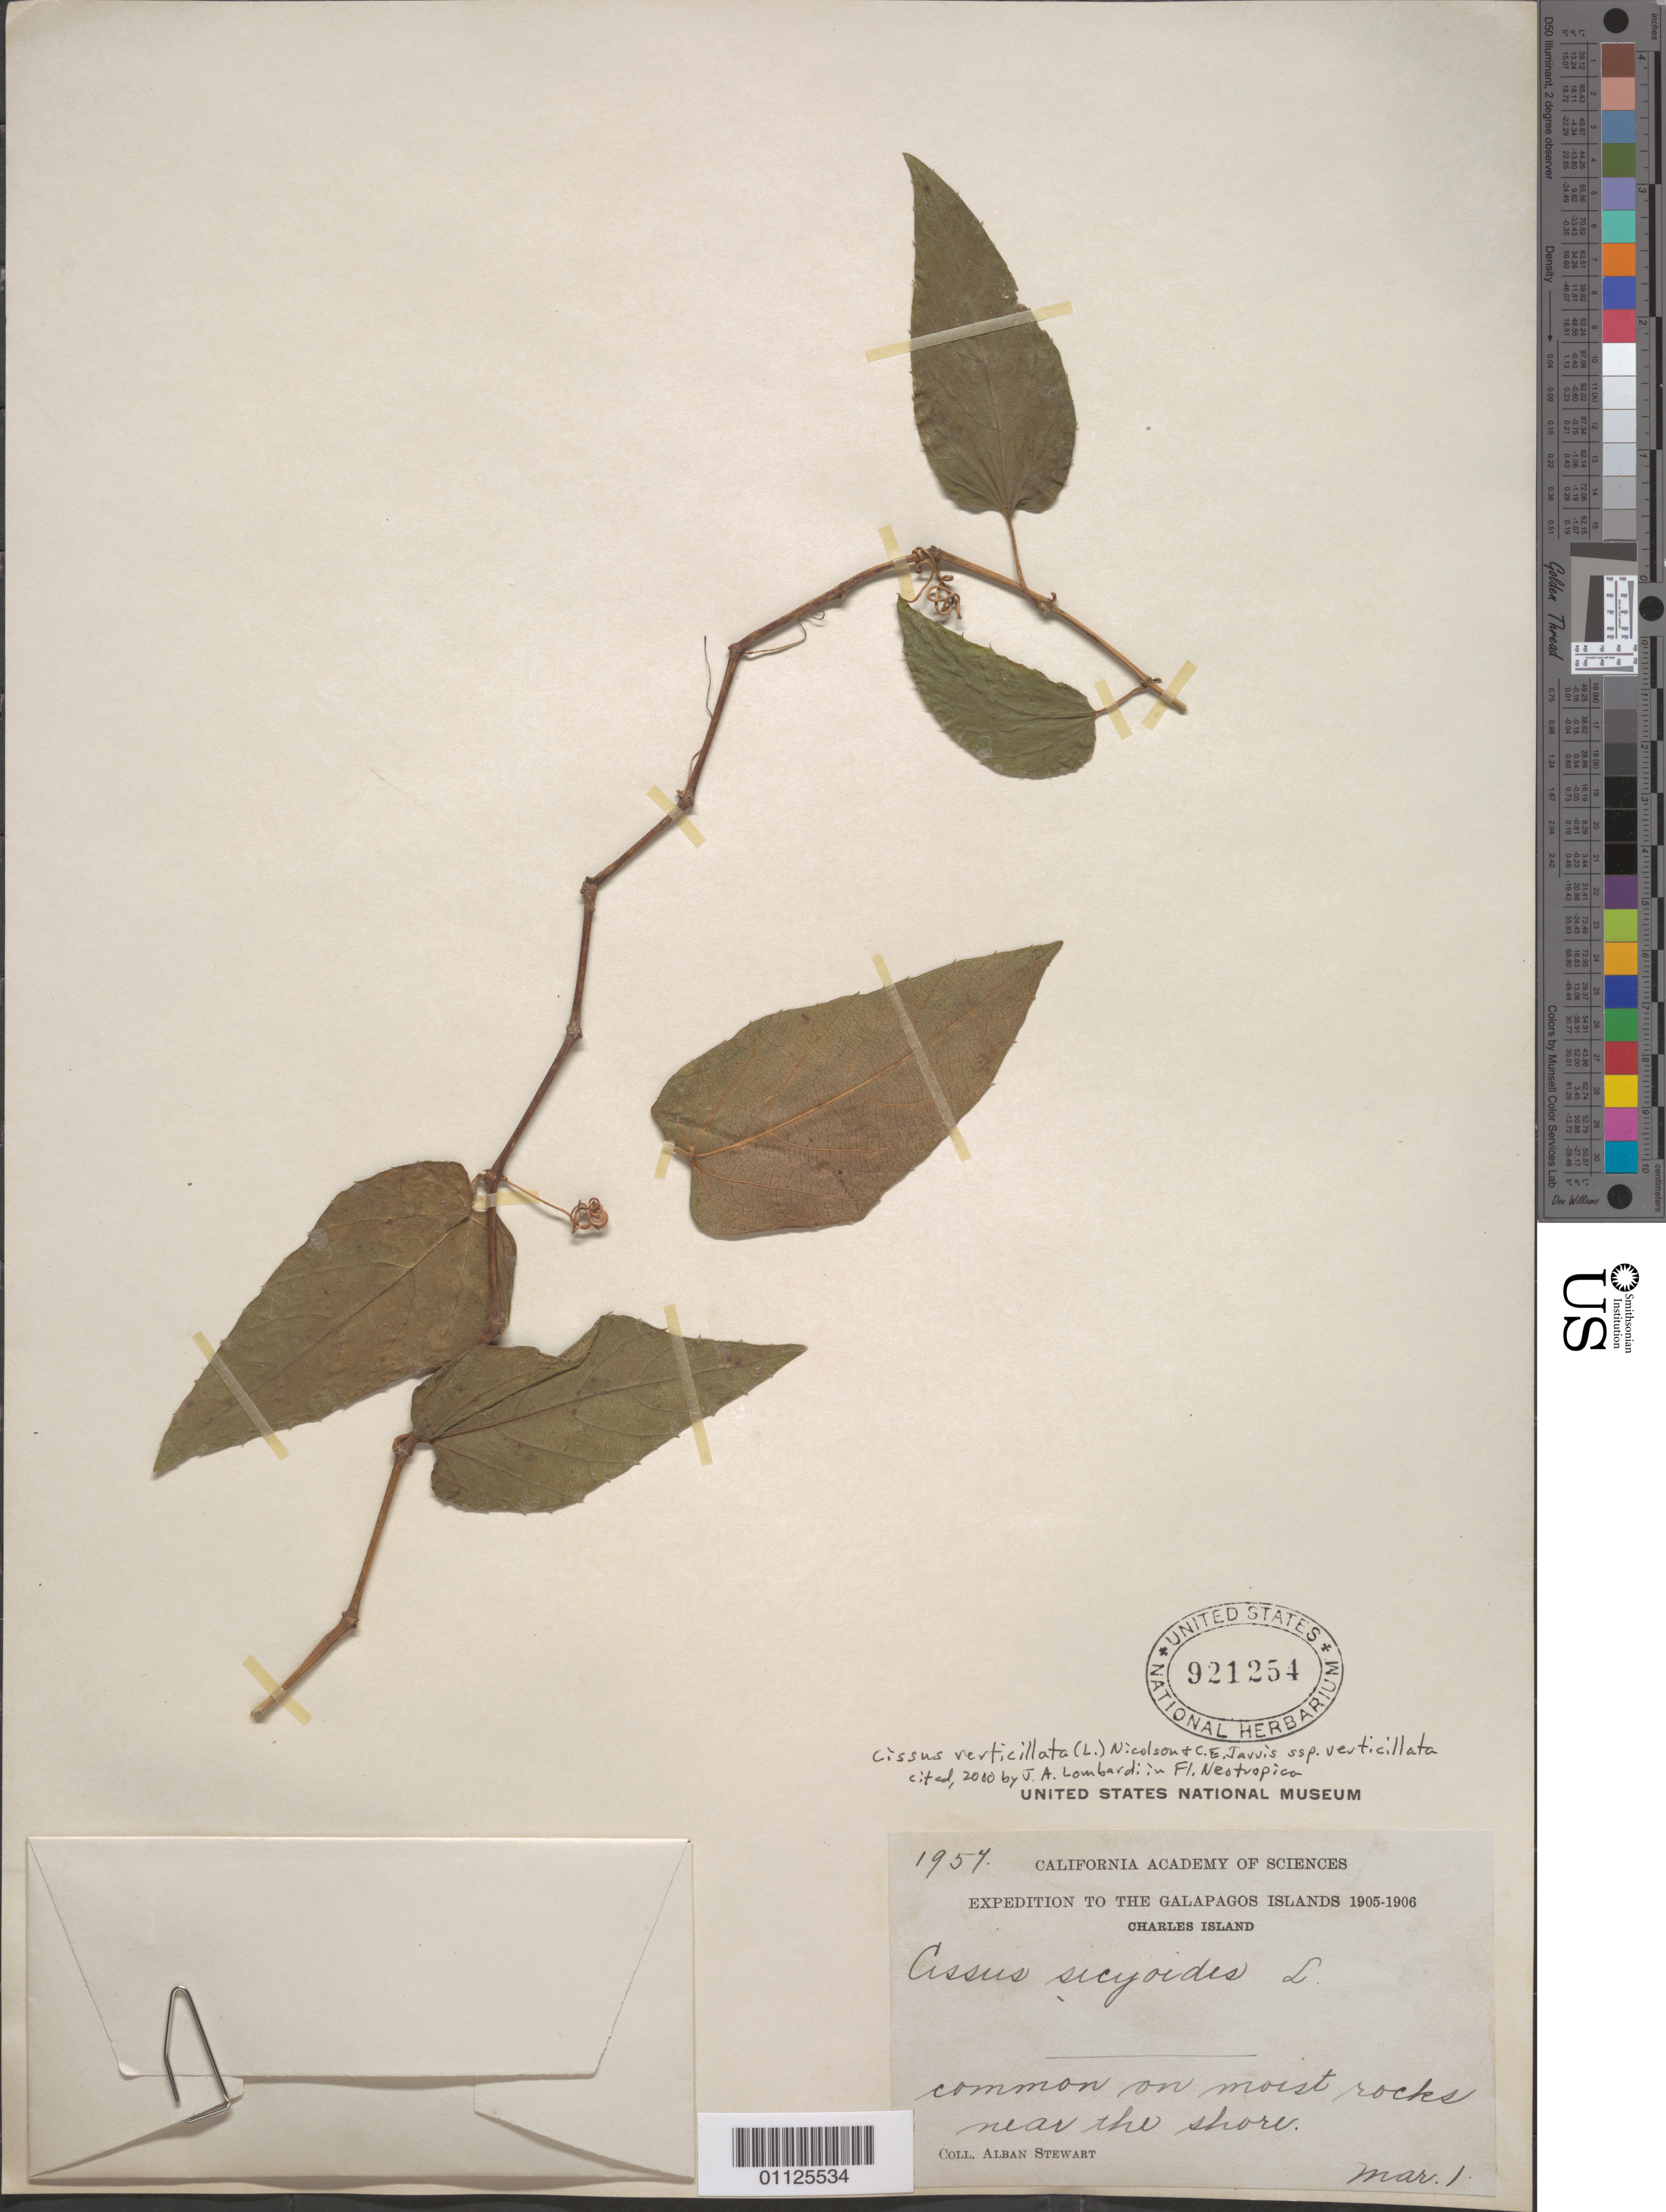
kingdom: Plantae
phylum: Tracheophyta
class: Magnoliopsida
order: Vitales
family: Vitaceae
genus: Cissus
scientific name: Cissus verticillata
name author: (L.) Nicolson & C.E. Jarvis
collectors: A. Stewart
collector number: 1954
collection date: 1905-03-01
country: Ecuador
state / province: Colón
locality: Galapagos Islands. Charles Island.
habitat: Common on moist rocks.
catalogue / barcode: US 921254